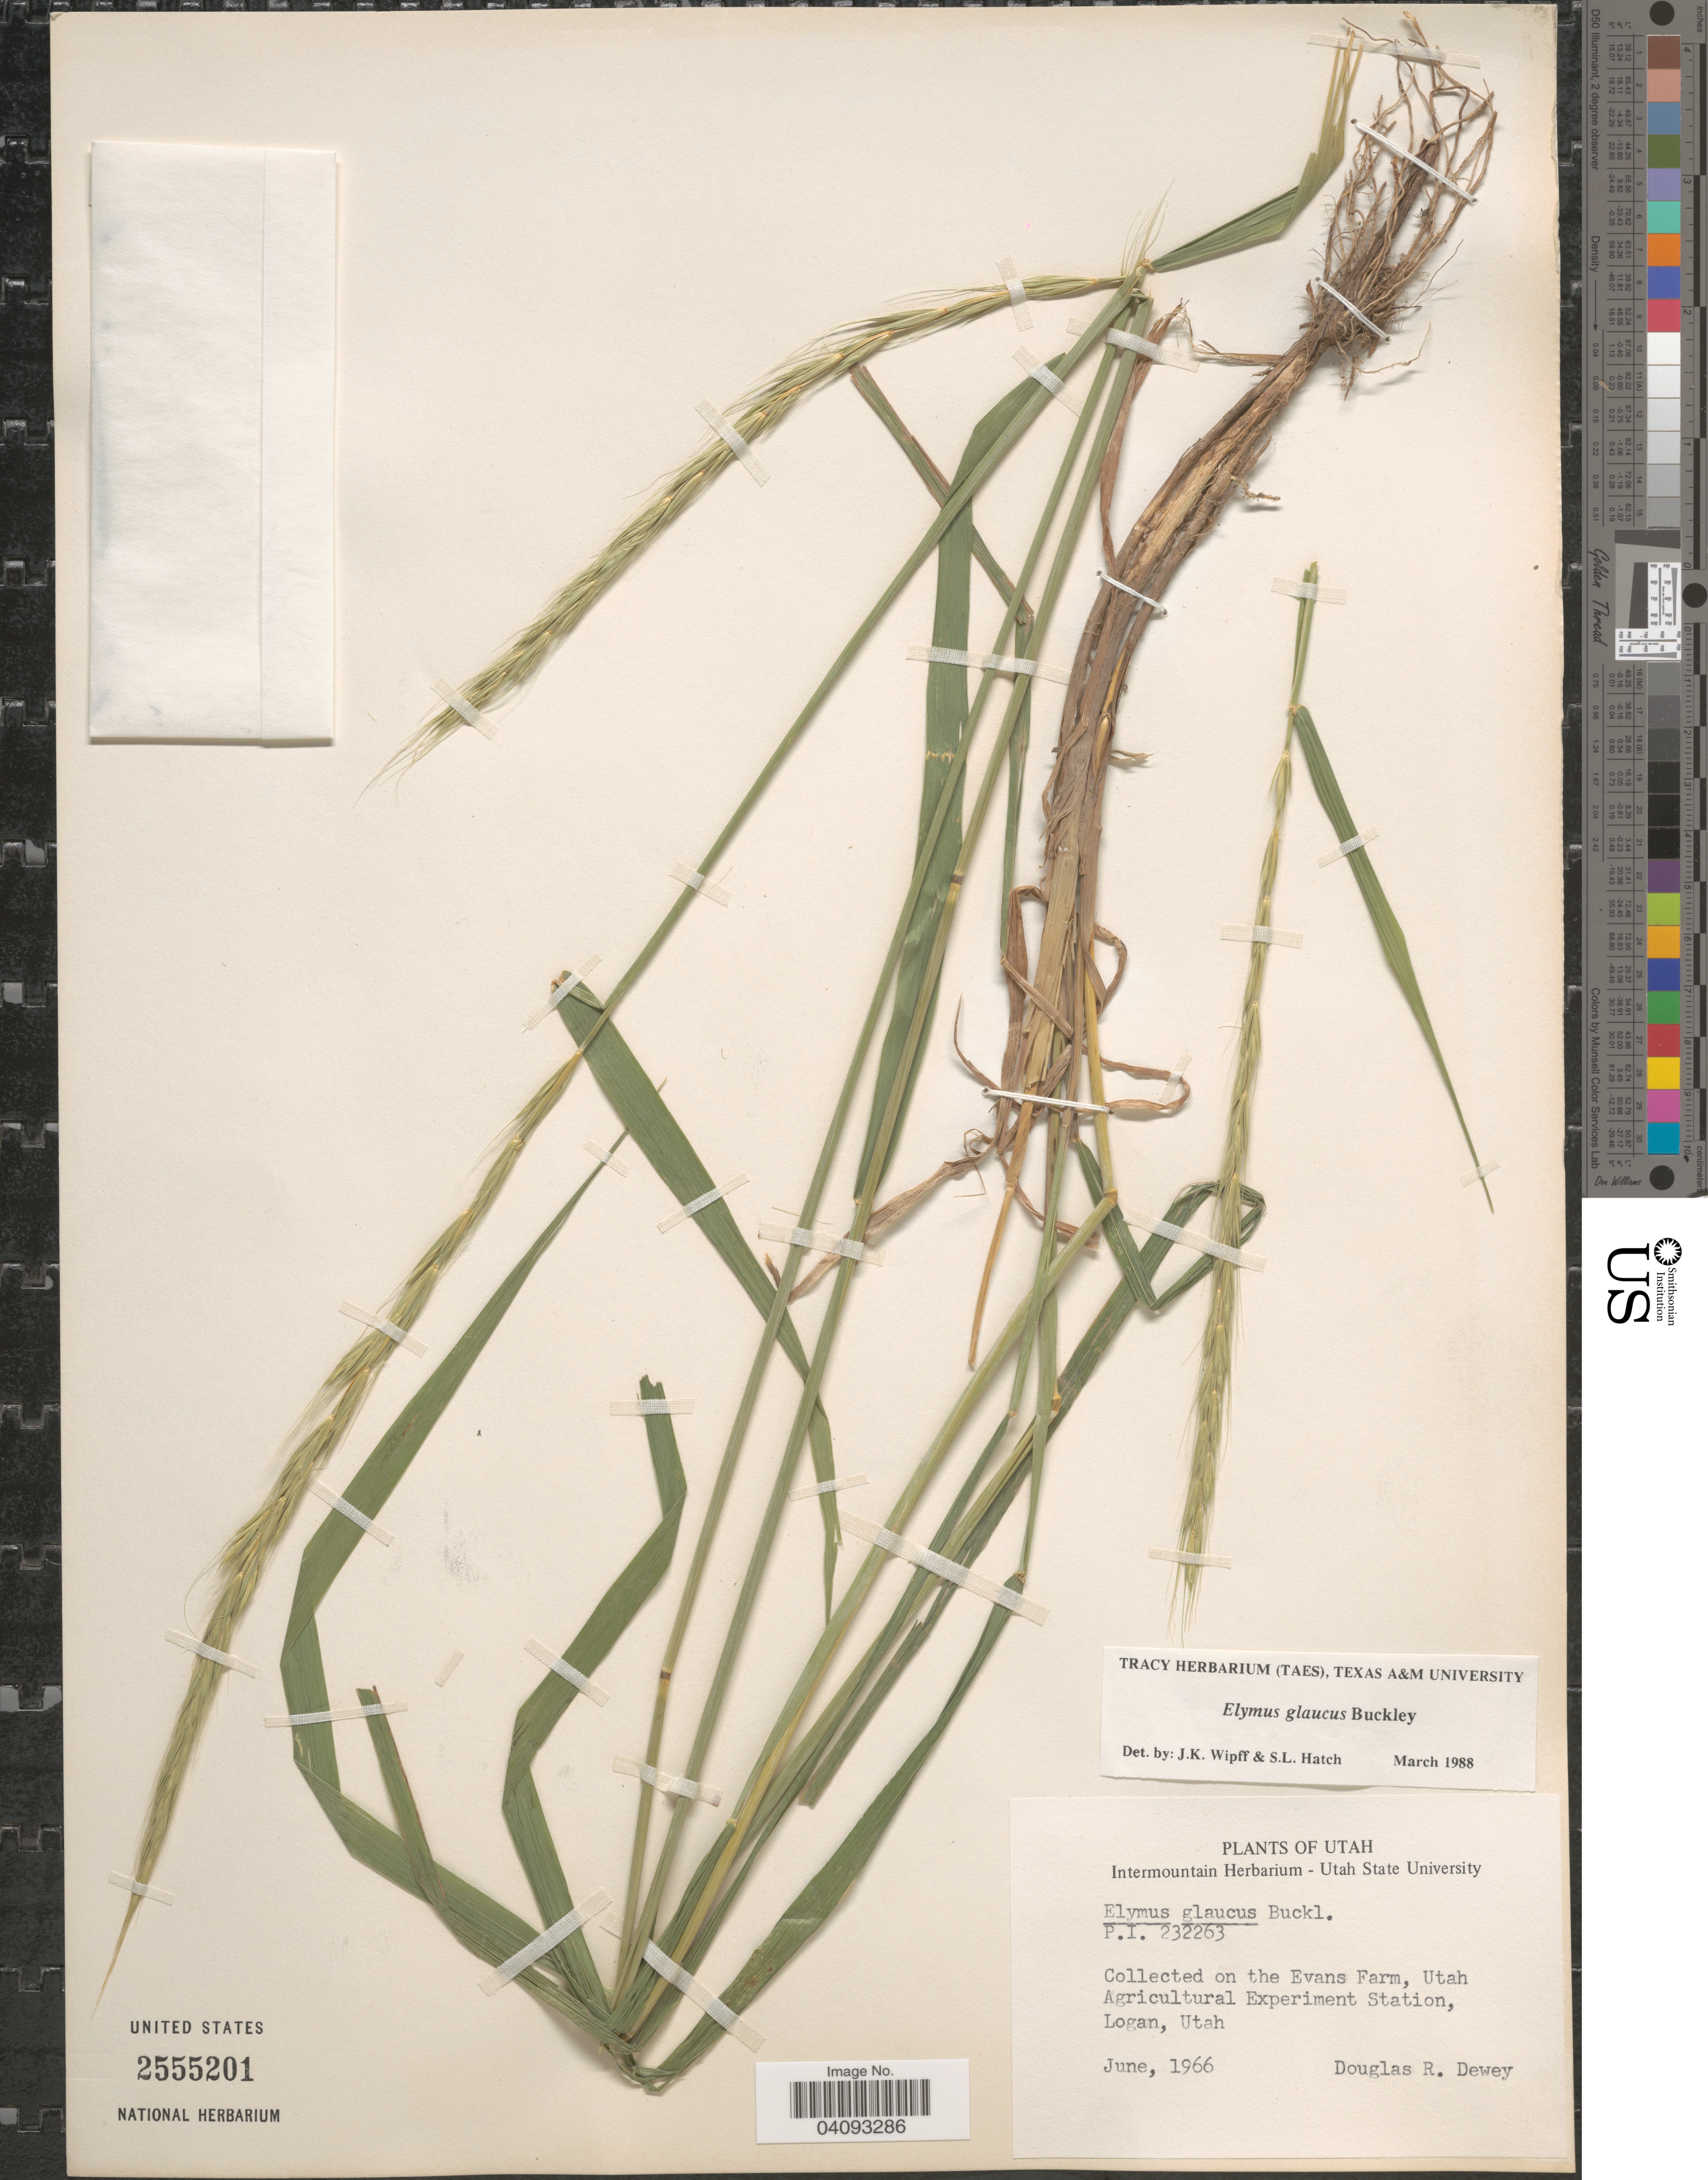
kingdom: Plantae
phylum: Tracheophyta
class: Liliopsida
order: Poales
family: Poaceae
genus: Elymus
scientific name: Elymus glaucus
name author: Buckley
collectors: D. Dewey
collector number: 232263?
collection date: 1966-06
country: United States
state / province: Utah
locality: On the Evans Farm, Agricultural Experiment Station, Logan.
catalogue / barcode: US 2555201